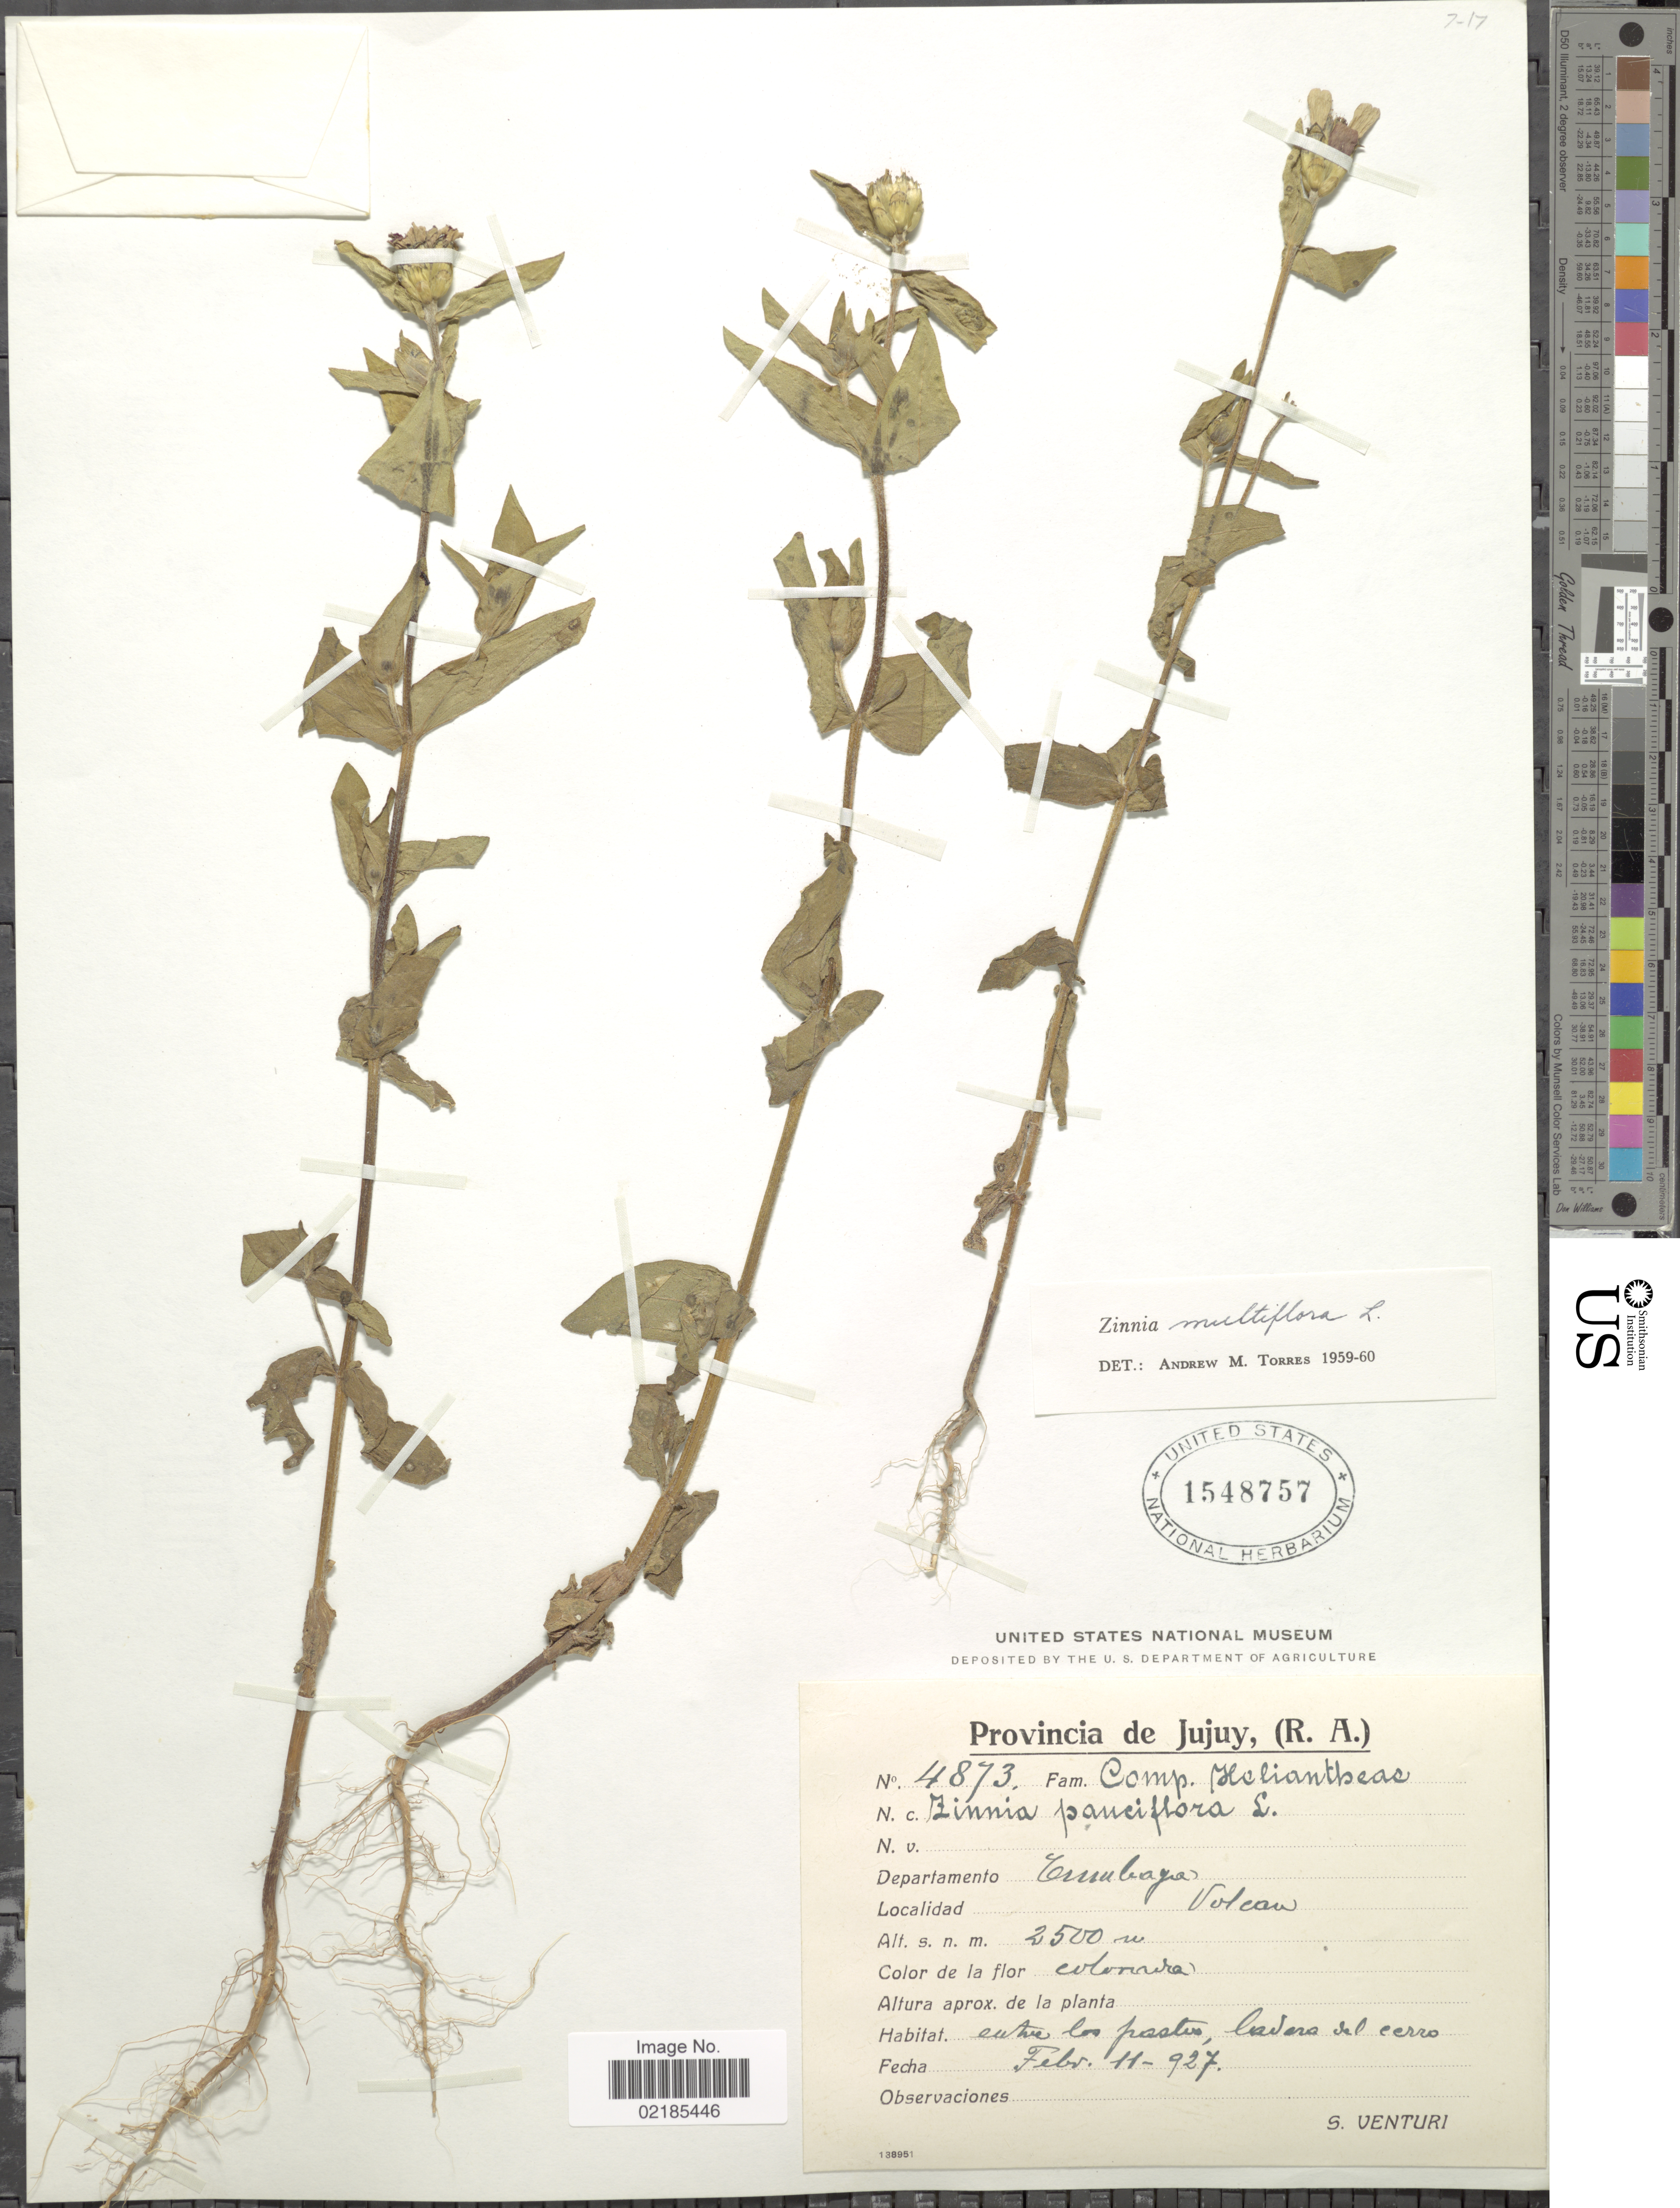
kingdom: Plantae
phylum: Tracheophyta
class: Magnoliopsida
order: Asterales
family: Asteraceae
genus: Zinnia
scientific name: Zinnia multiflora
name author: L.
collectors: S. Venturi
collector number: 4873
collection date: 1927-02-11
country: Argentina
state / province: Jujuy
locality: Departamento Tumbaya, Volcan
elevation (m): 2500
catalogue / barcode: US 1548757